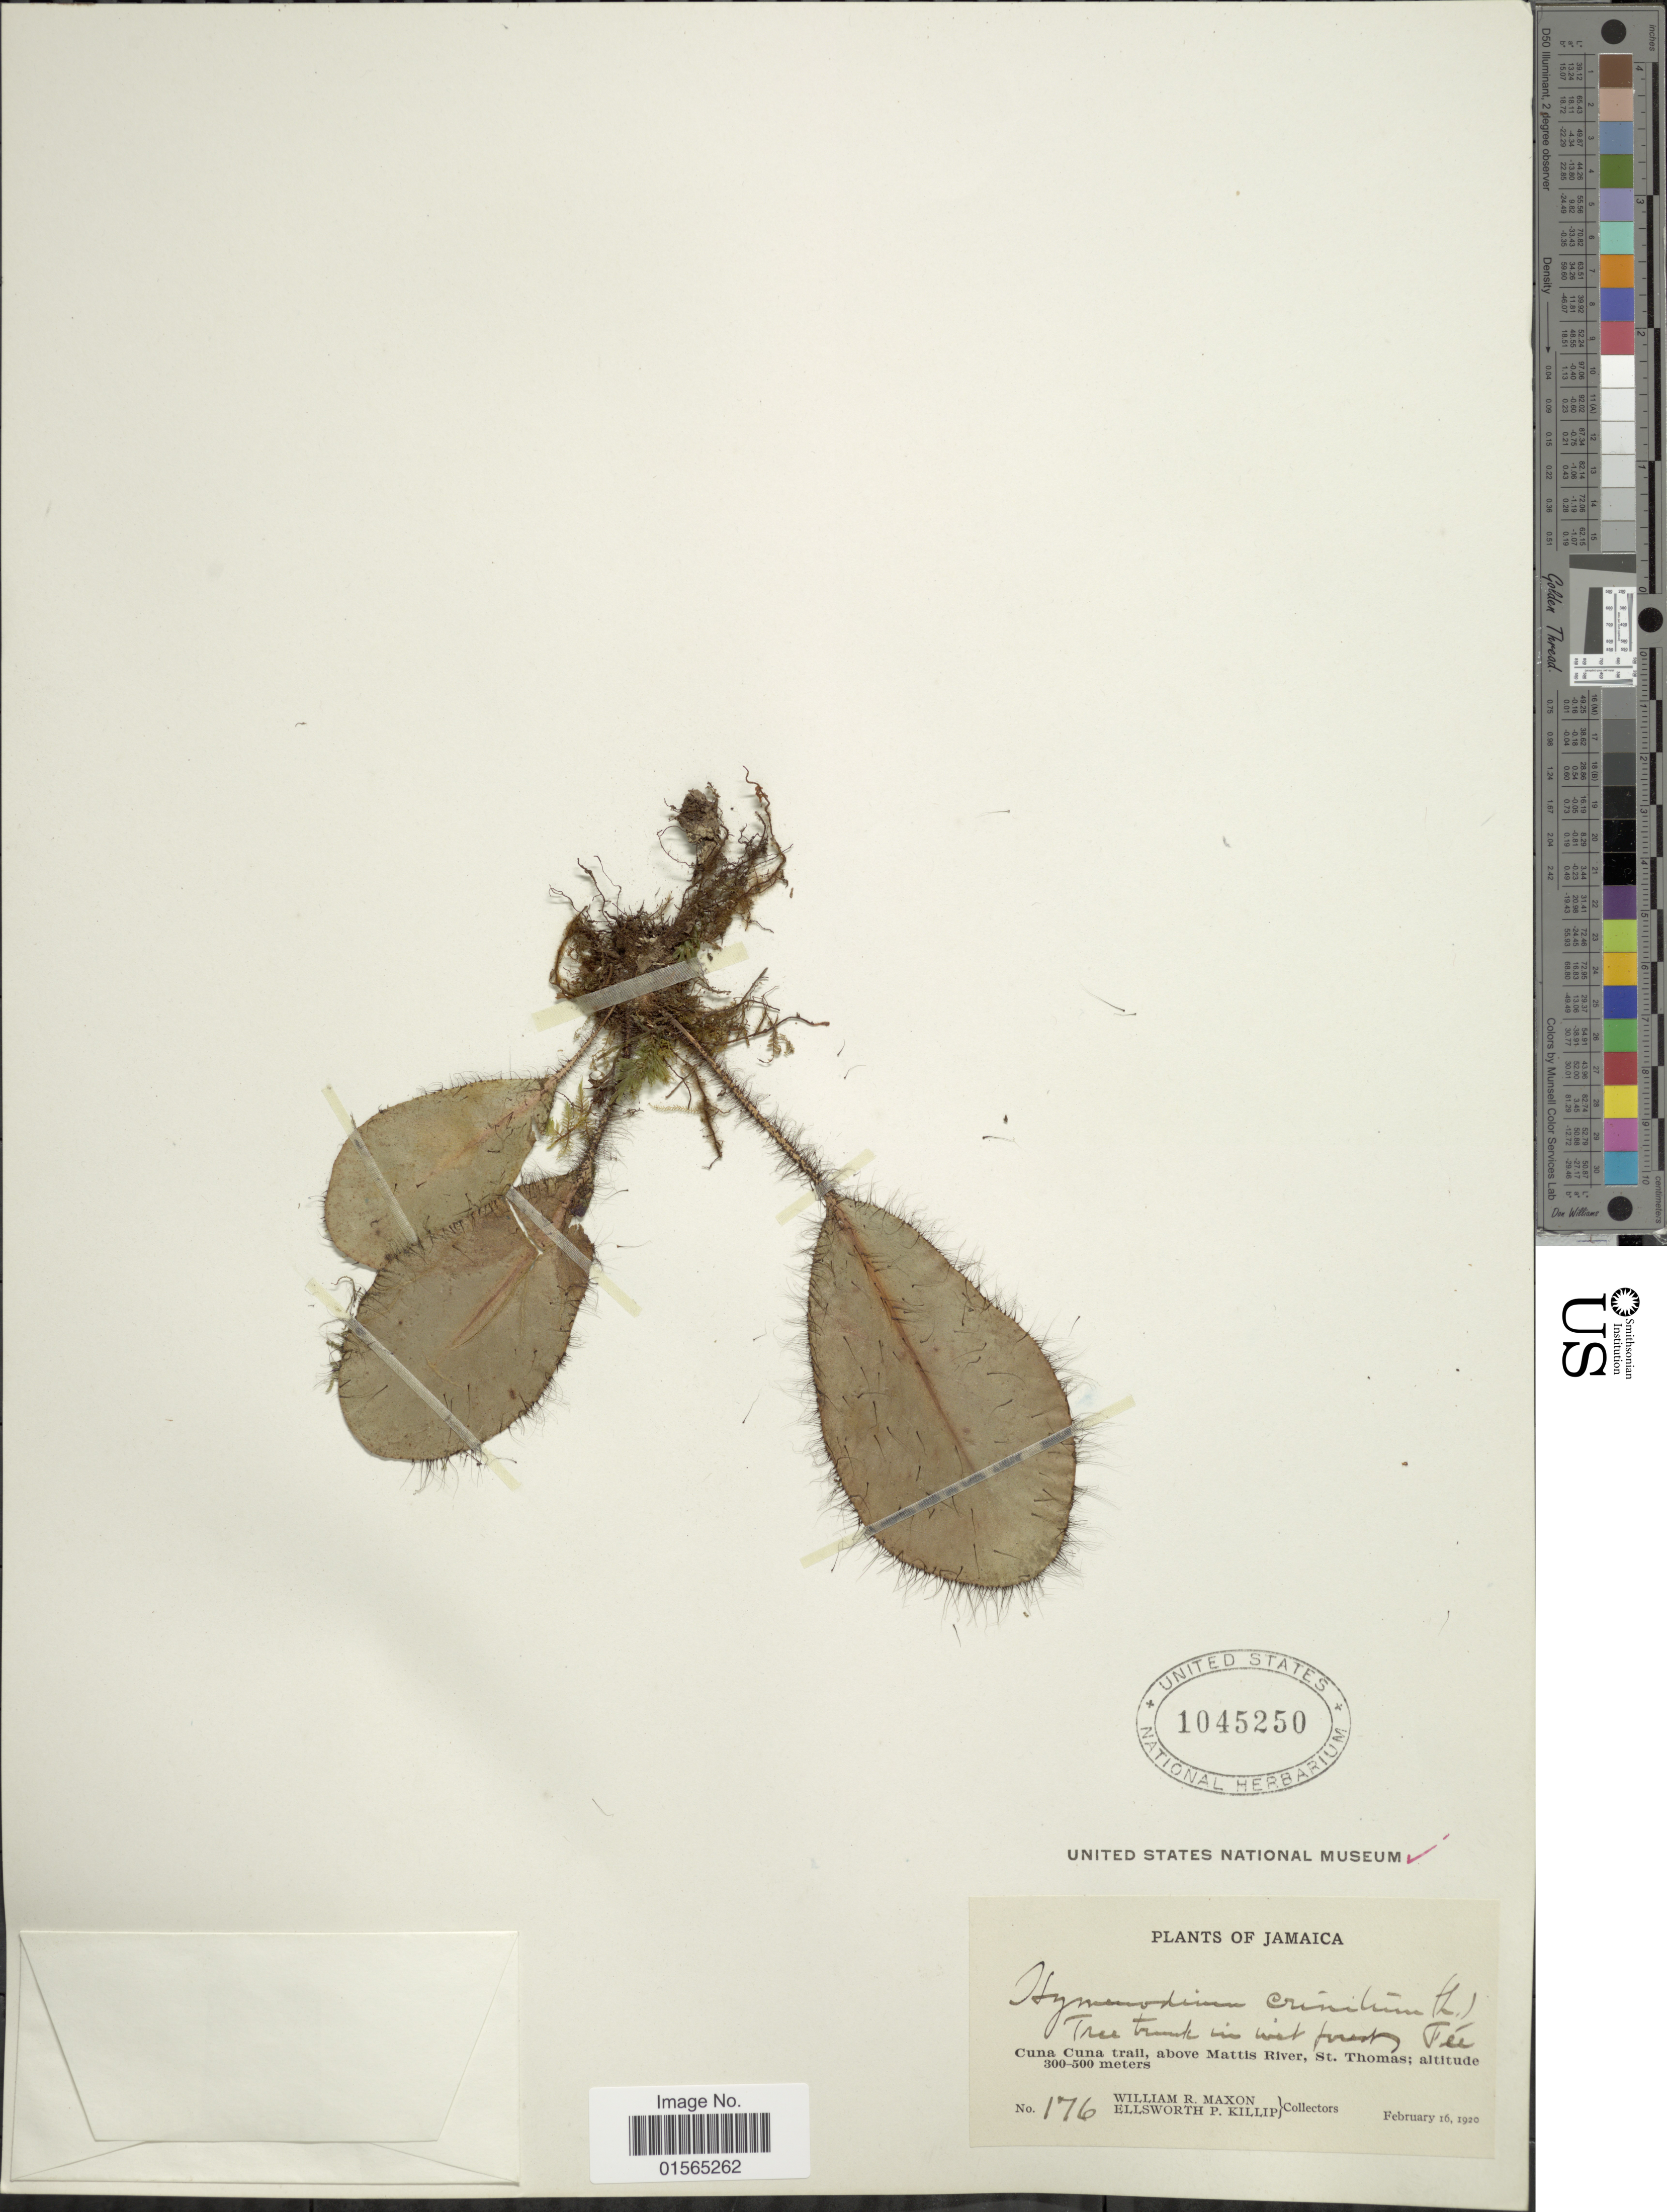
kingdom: Plantae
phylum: Tracheophyta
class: Polypodiopsida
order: Polypodiales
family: Dryopteridaceae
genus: Elaphoglossum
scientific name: Elaphoglossum crinitum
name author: (L.) Christ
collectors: W. R. Maxon & E. P. Killip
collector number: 176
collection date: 1920-02-26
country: Jamaica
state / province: Saint Thomas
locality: Cuna Cuna trail, above Mattis River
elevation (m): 300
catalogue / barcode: US 1045250